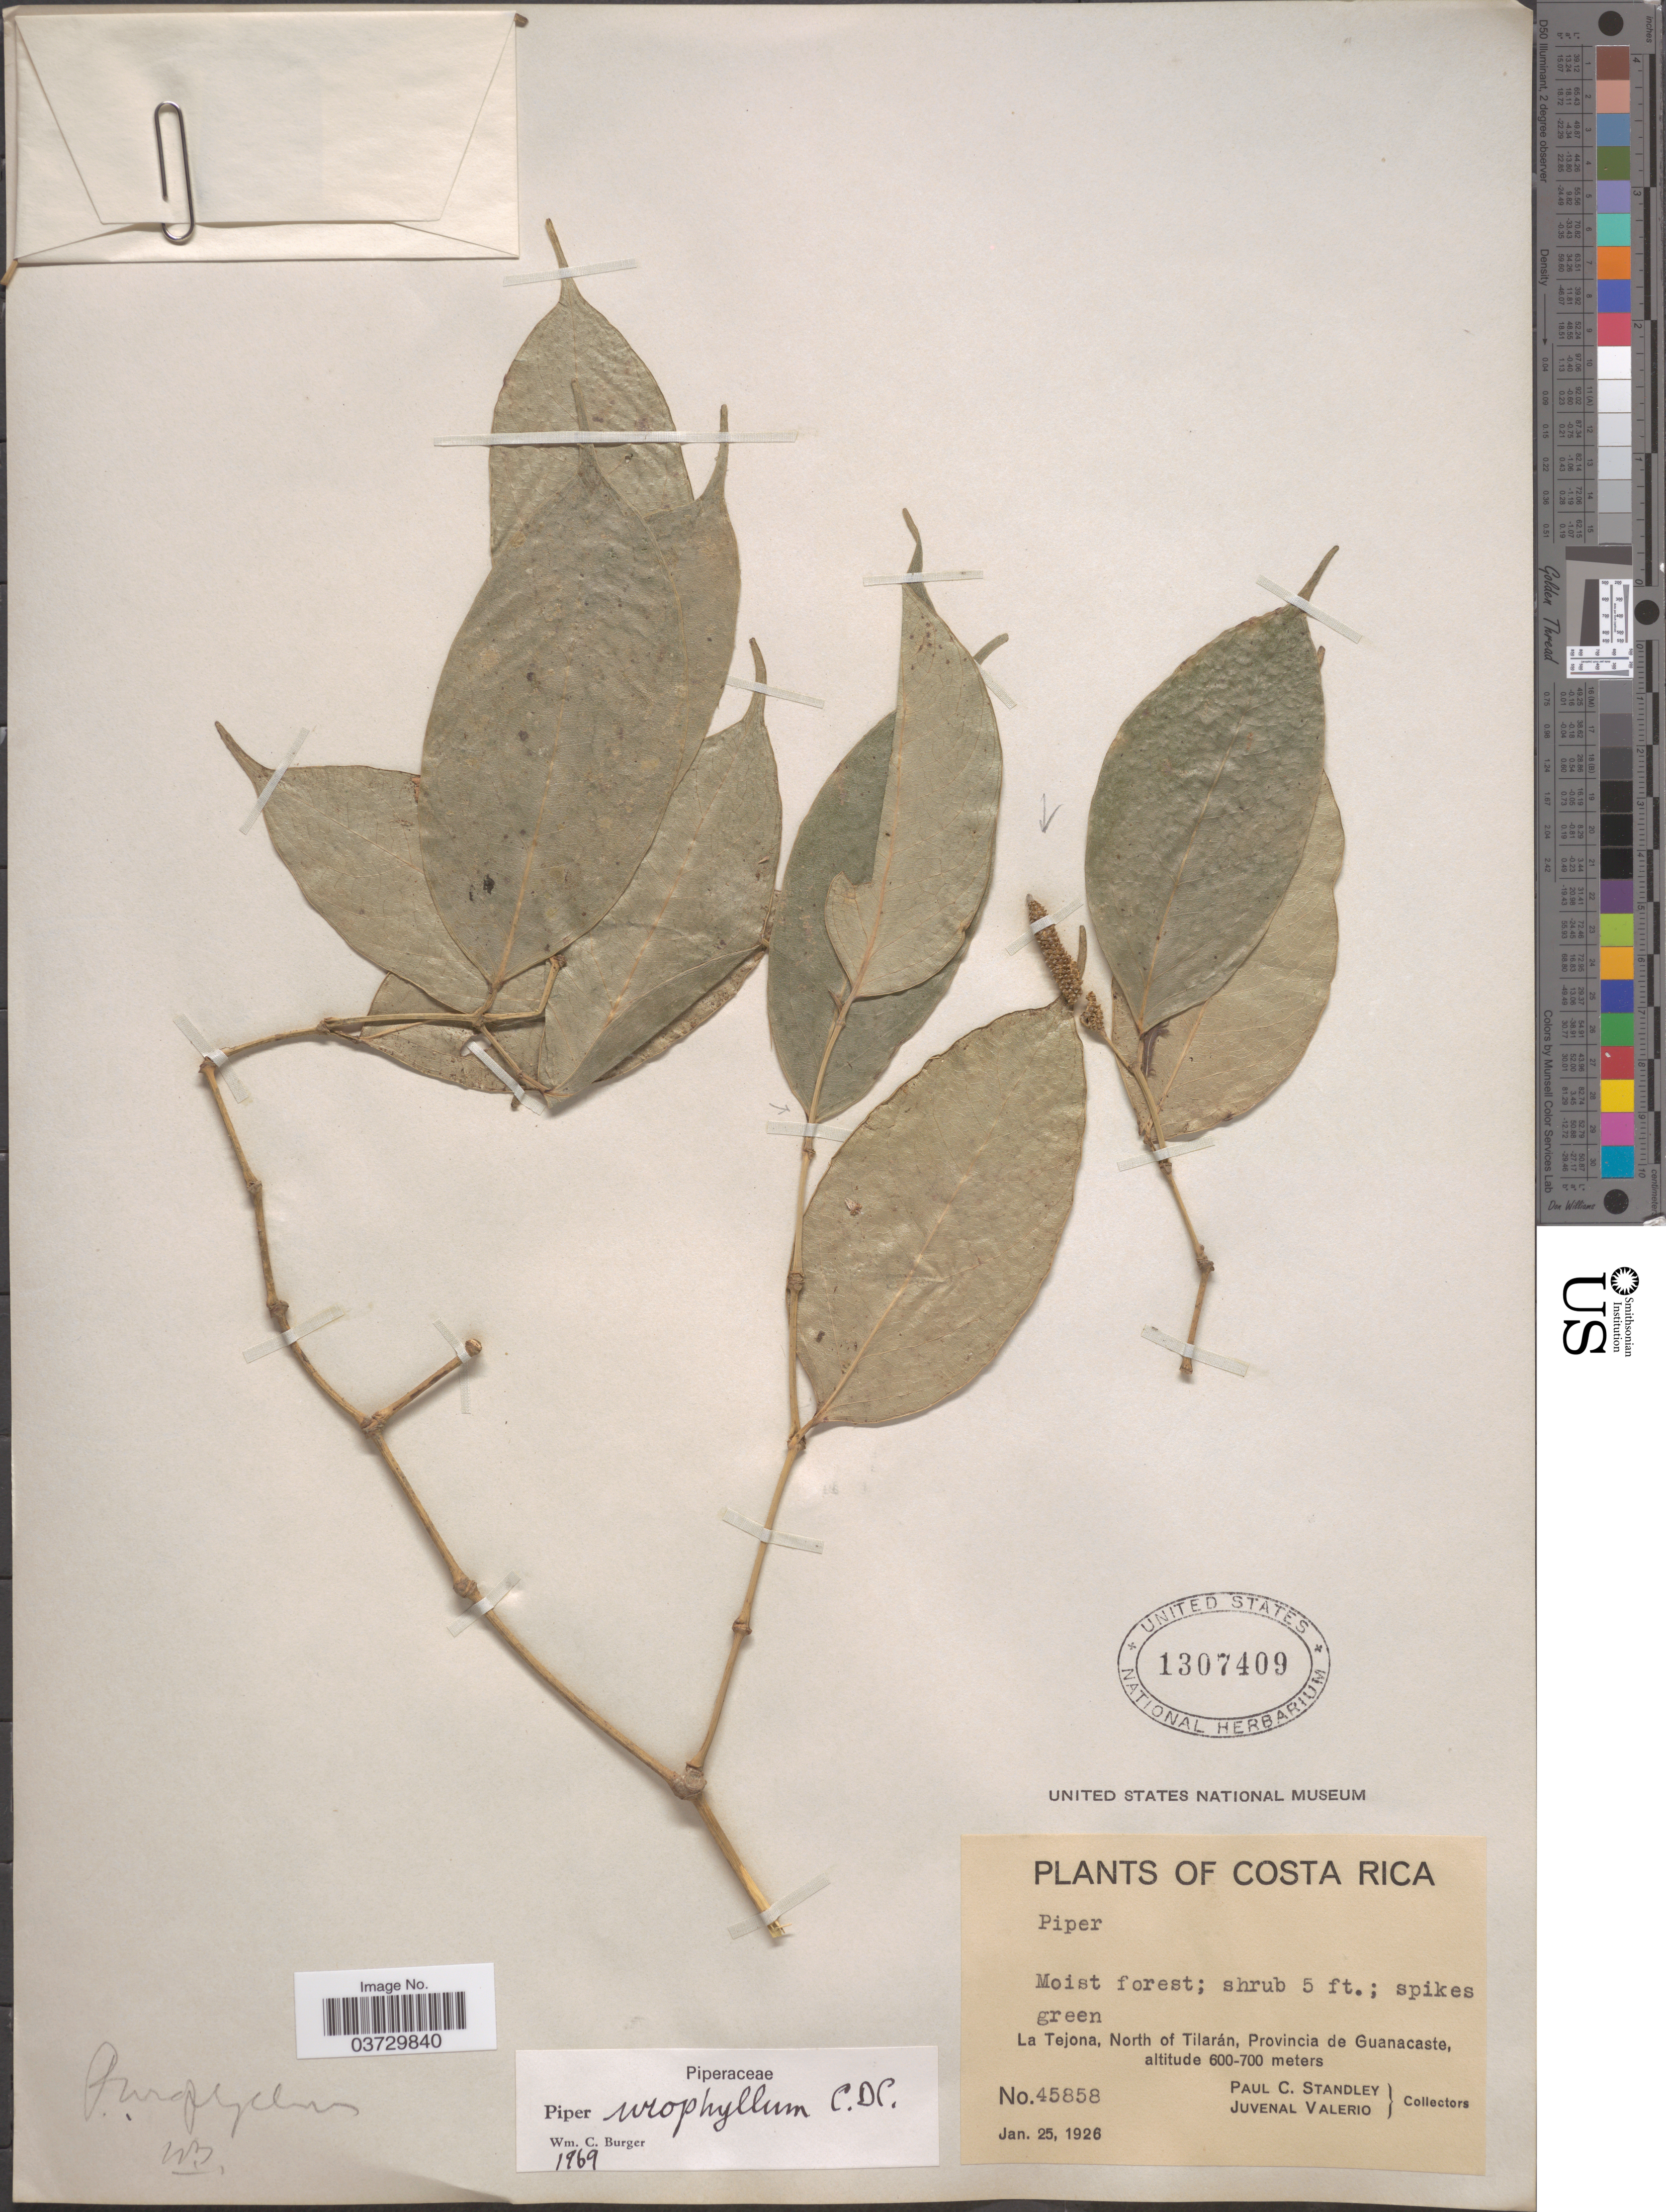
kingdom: Plantae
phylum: Tracheophyta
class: Magnoliopsida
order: Piperales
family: Piperaceae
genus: Piper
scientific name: Piper urophyllum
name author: DC.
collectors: P. C. Standley & J. Valerio R.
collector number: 45858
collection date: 1926-01-25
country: Costa Rica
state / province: Guanacaste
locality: La Tejona, North of Tilarán.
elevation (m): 600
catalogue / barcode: US 1307409